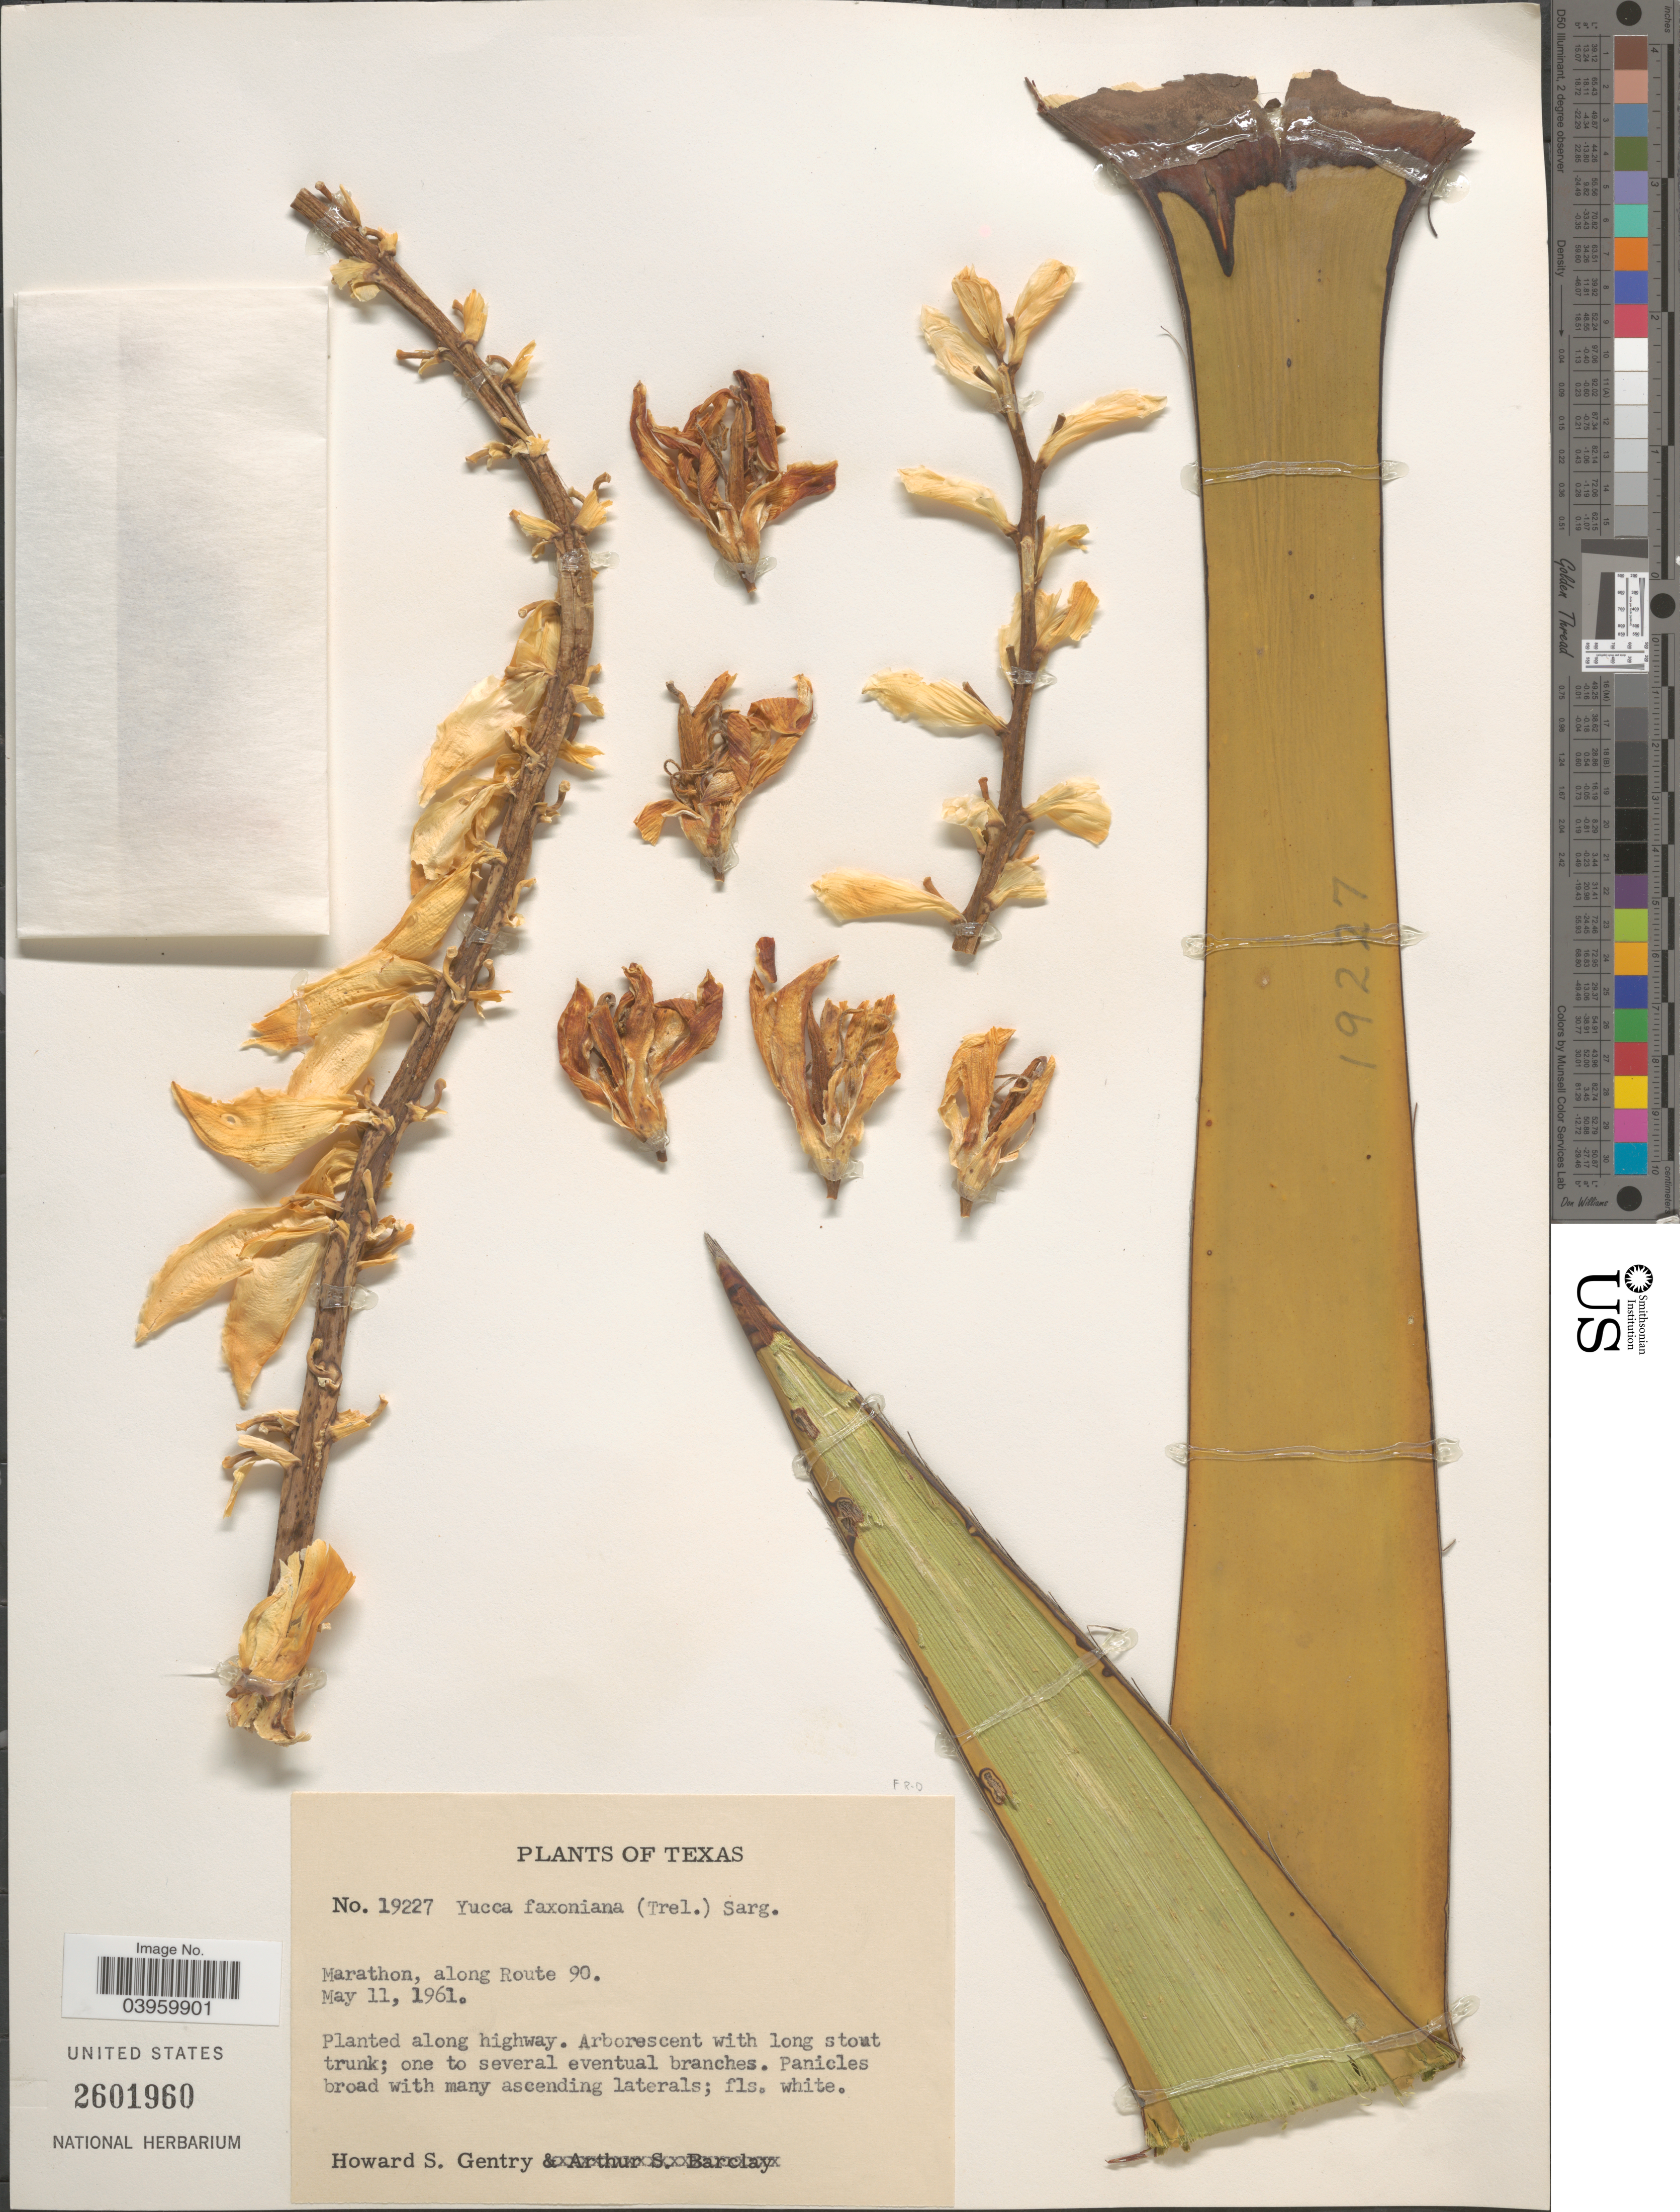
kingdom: Plantae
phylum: Tracheophyta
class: Liliopsida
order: Asparagales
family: Asparagaceae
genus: Yucca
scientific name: Yucca faxoniana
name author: Sarg.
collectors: H. S. Gentry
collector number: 19227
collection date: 1961-05-11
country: United States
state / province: Texas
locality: Marathon, along Route 90.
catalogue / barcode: US 2601960